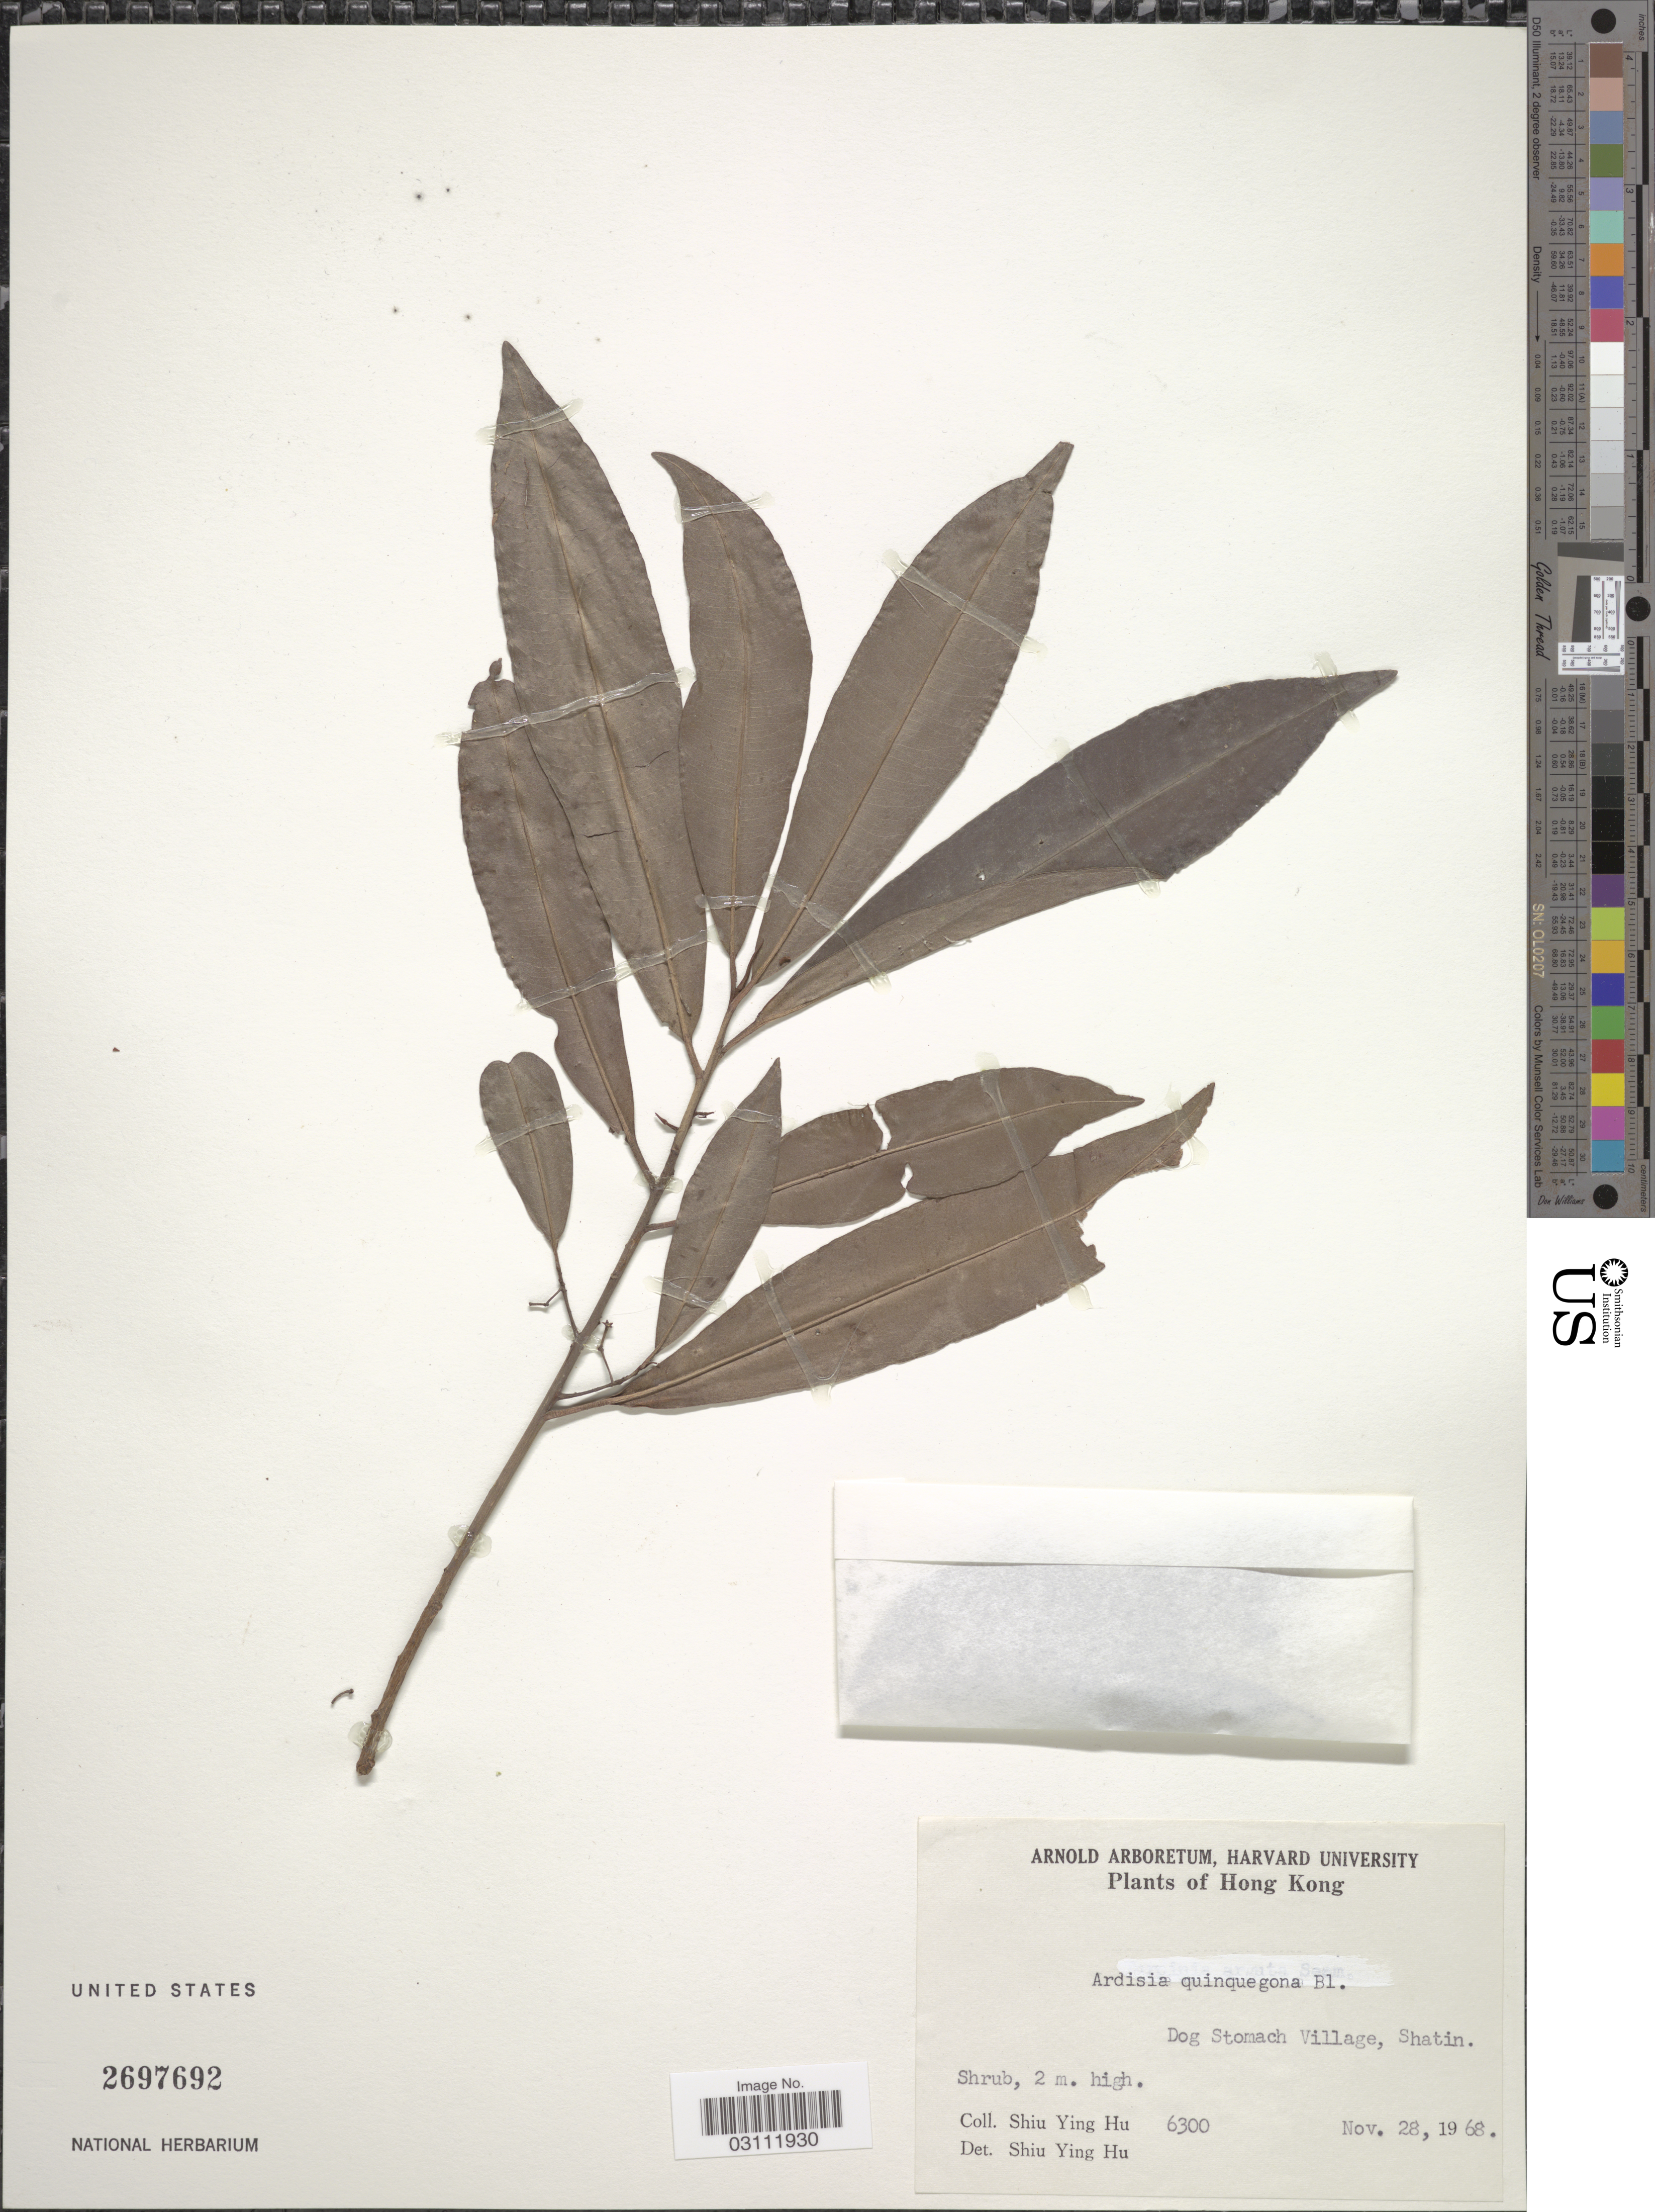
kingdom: Plantae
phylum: Tracheophyta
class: Magnoliopsida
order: Ericales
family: Primulaceae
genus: Ardisia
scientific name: Ardisia quinquegona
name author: Blume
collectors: S. Y. Hu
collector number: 6300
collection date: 1968-11-28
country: China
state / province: Hong Kong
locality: Dog Stomach Village, Shatin.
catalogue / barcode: US 2697692